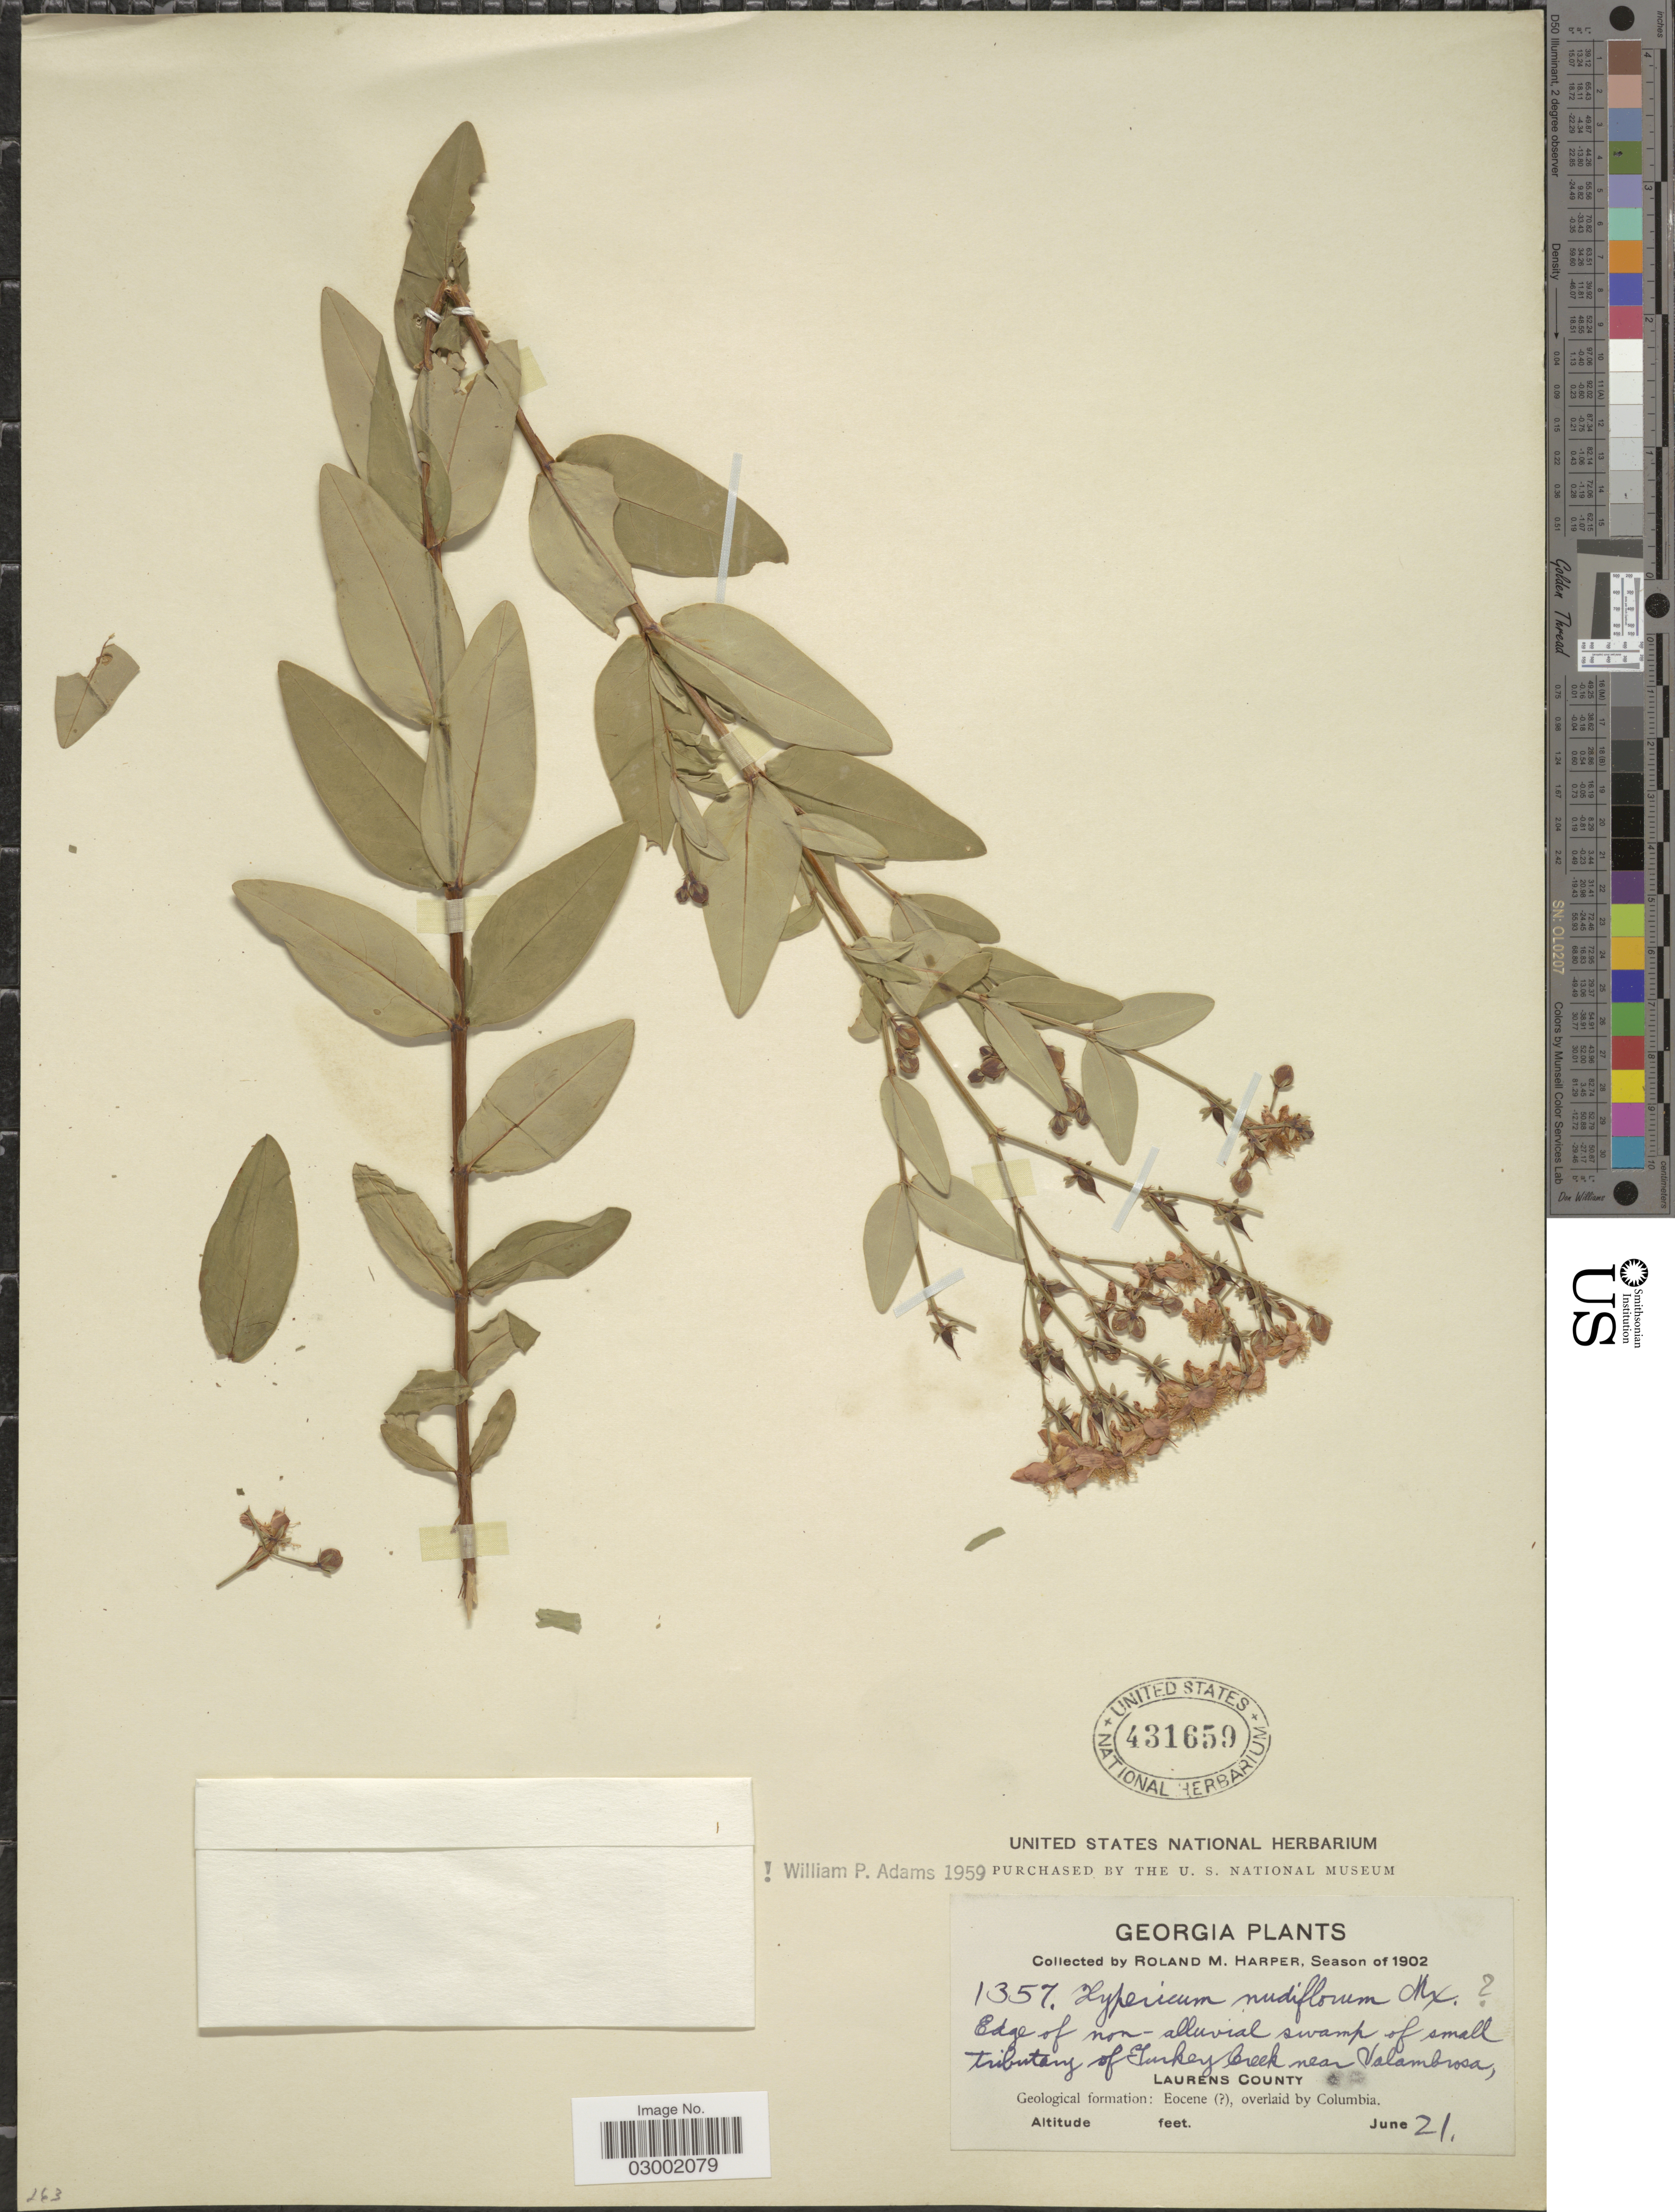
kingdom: Plantae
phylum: Tracheophyta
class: Magnoliopsida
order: Malpighiales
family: Hypericaceae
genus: Hypericum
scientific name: Hypericum nudiflorum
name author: Michx. ex Willd.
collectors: R. M. Harper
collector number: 1357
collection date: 1902-06-21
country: United States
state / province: Georgia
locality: Edge of non-alluvial swamp of small tributary of Turkey Creek near Valambrosa, Laurens County. Geological formation: Eocene, overlaid by Columbia.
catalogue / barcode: US 431659